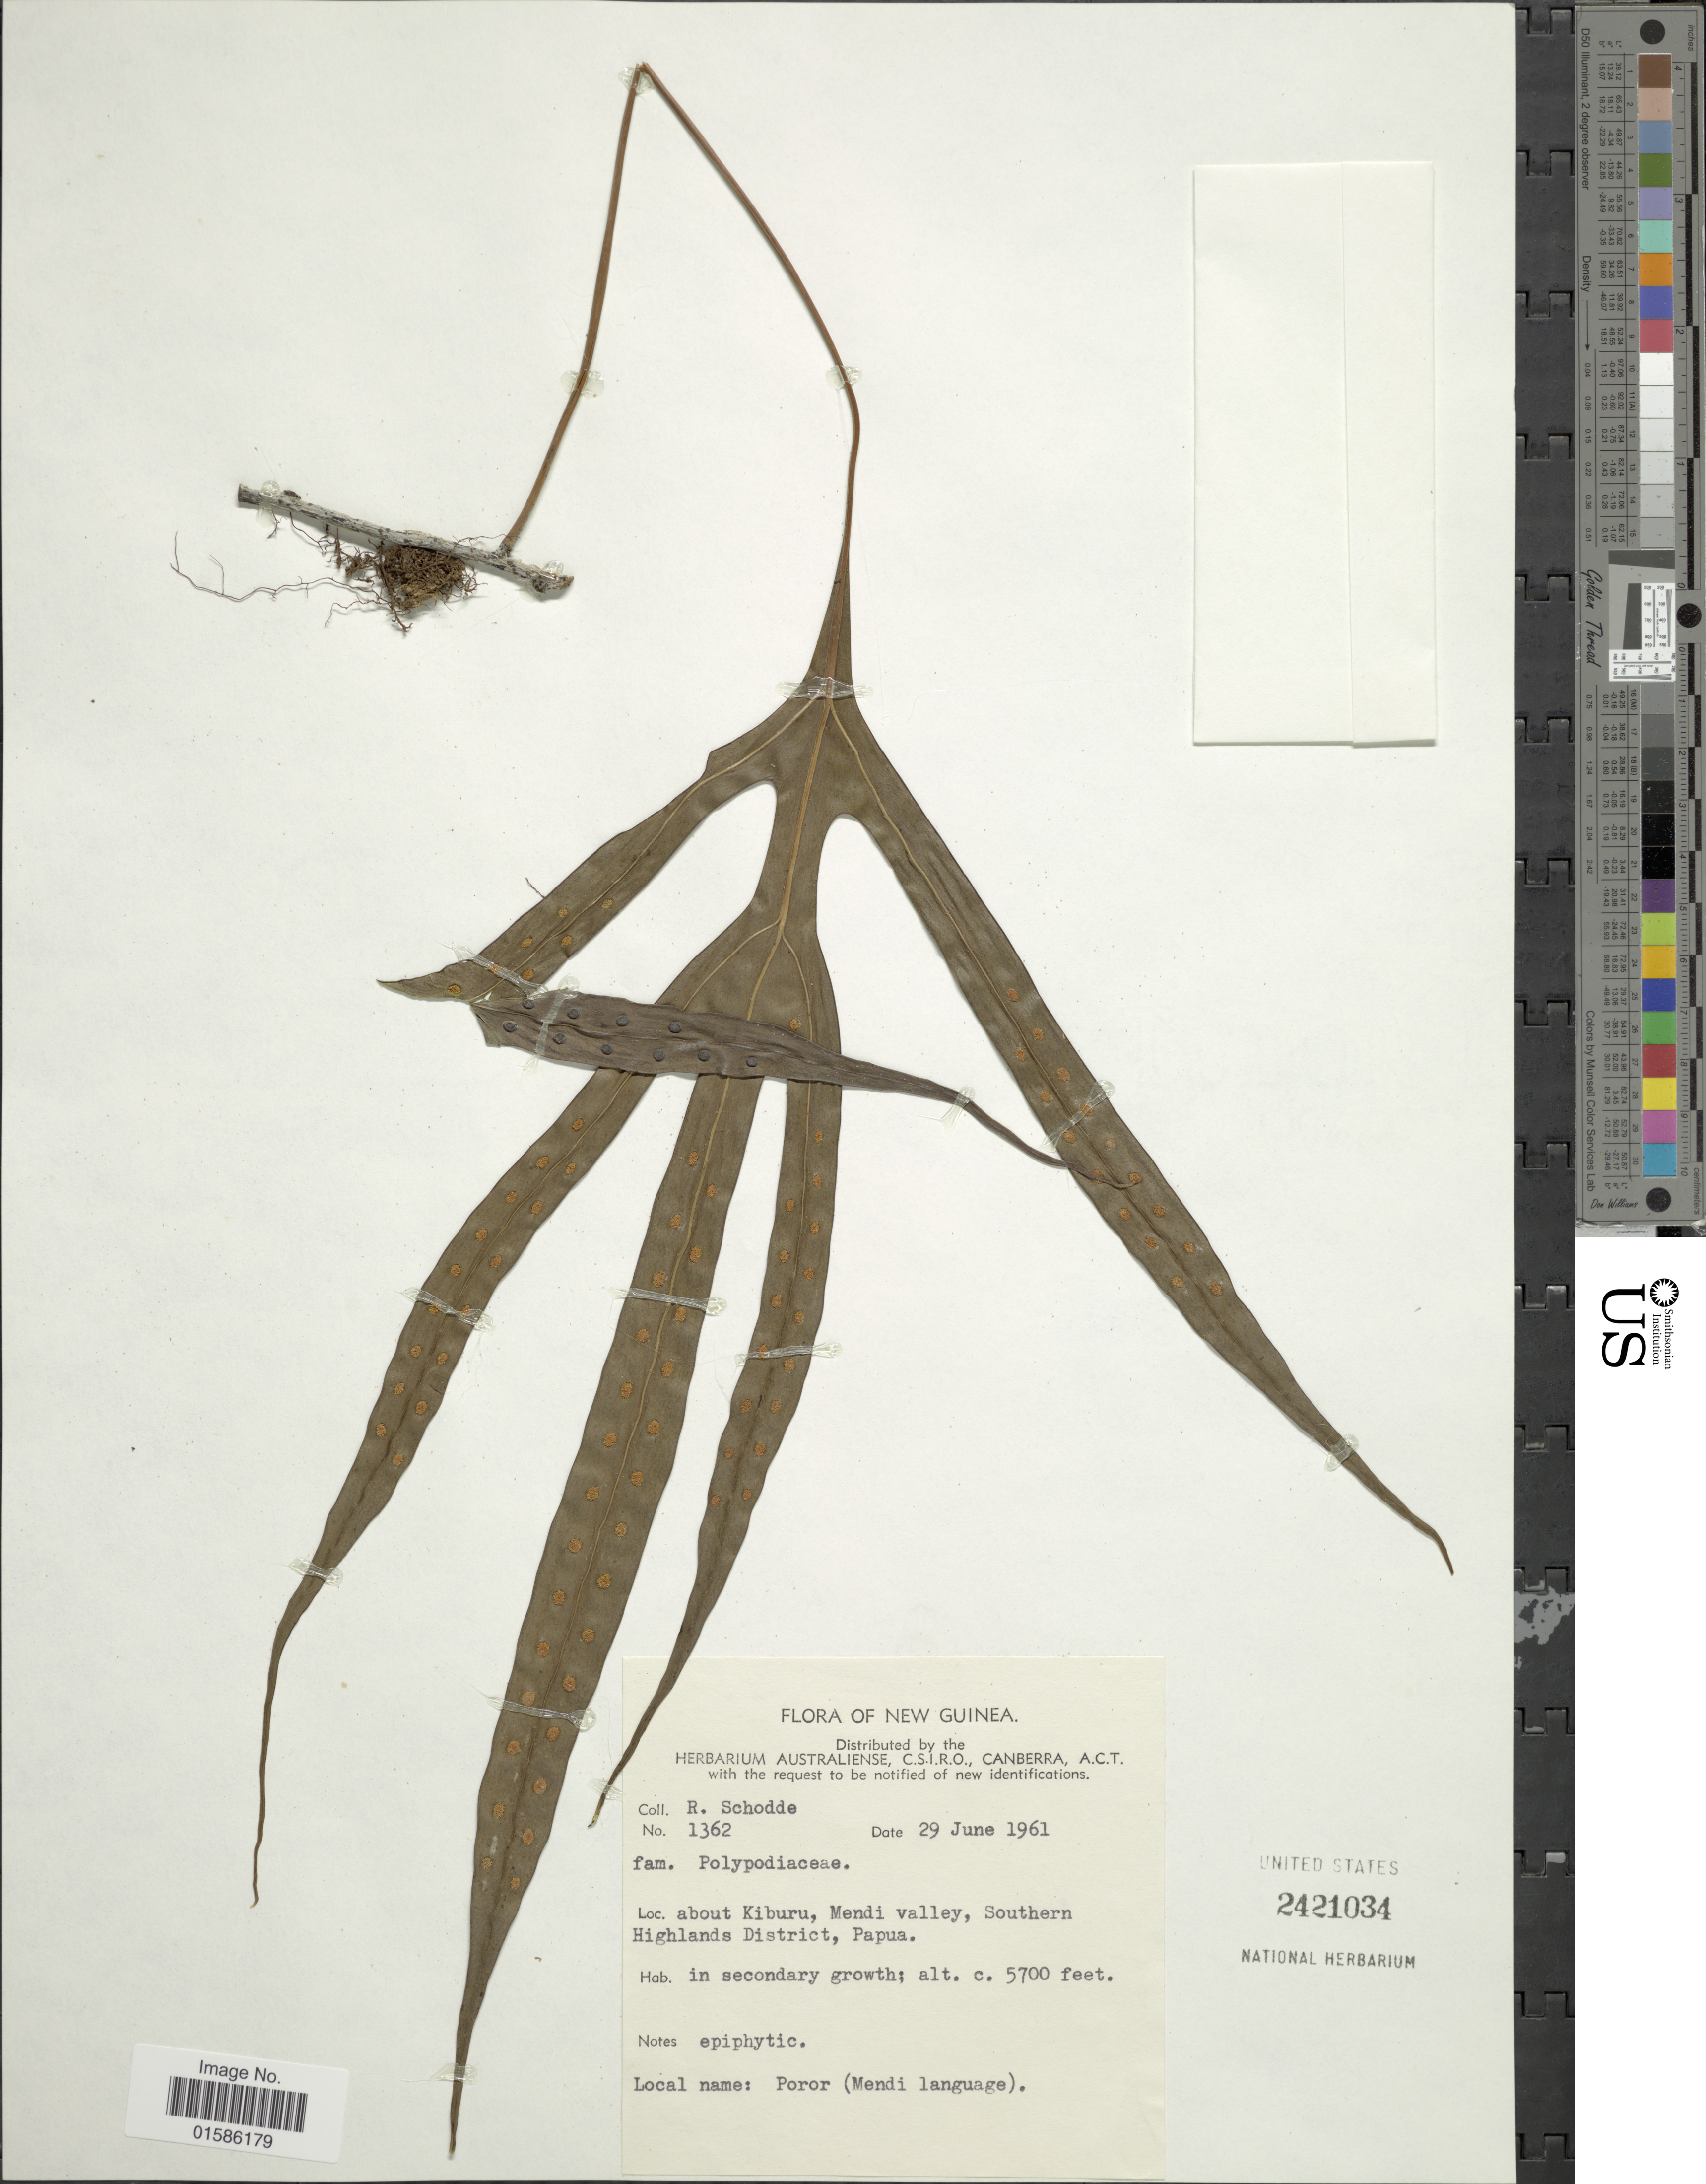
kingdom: Plantae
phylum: Tracheophyta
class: Polypodiopsida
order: Polypodiales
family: Polypodiaceae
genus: Microsorum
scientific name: Microsorum cromwellii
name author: (Rosenst.) Copel.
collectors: R. Schodde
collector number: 1362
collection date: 1961-06-29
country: Papua New Guinea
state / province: Southern Highlands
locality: New Guinea, about Kiburu, Mendu valley, Southern Highlands District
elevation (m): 1737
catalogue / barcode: US 2421034